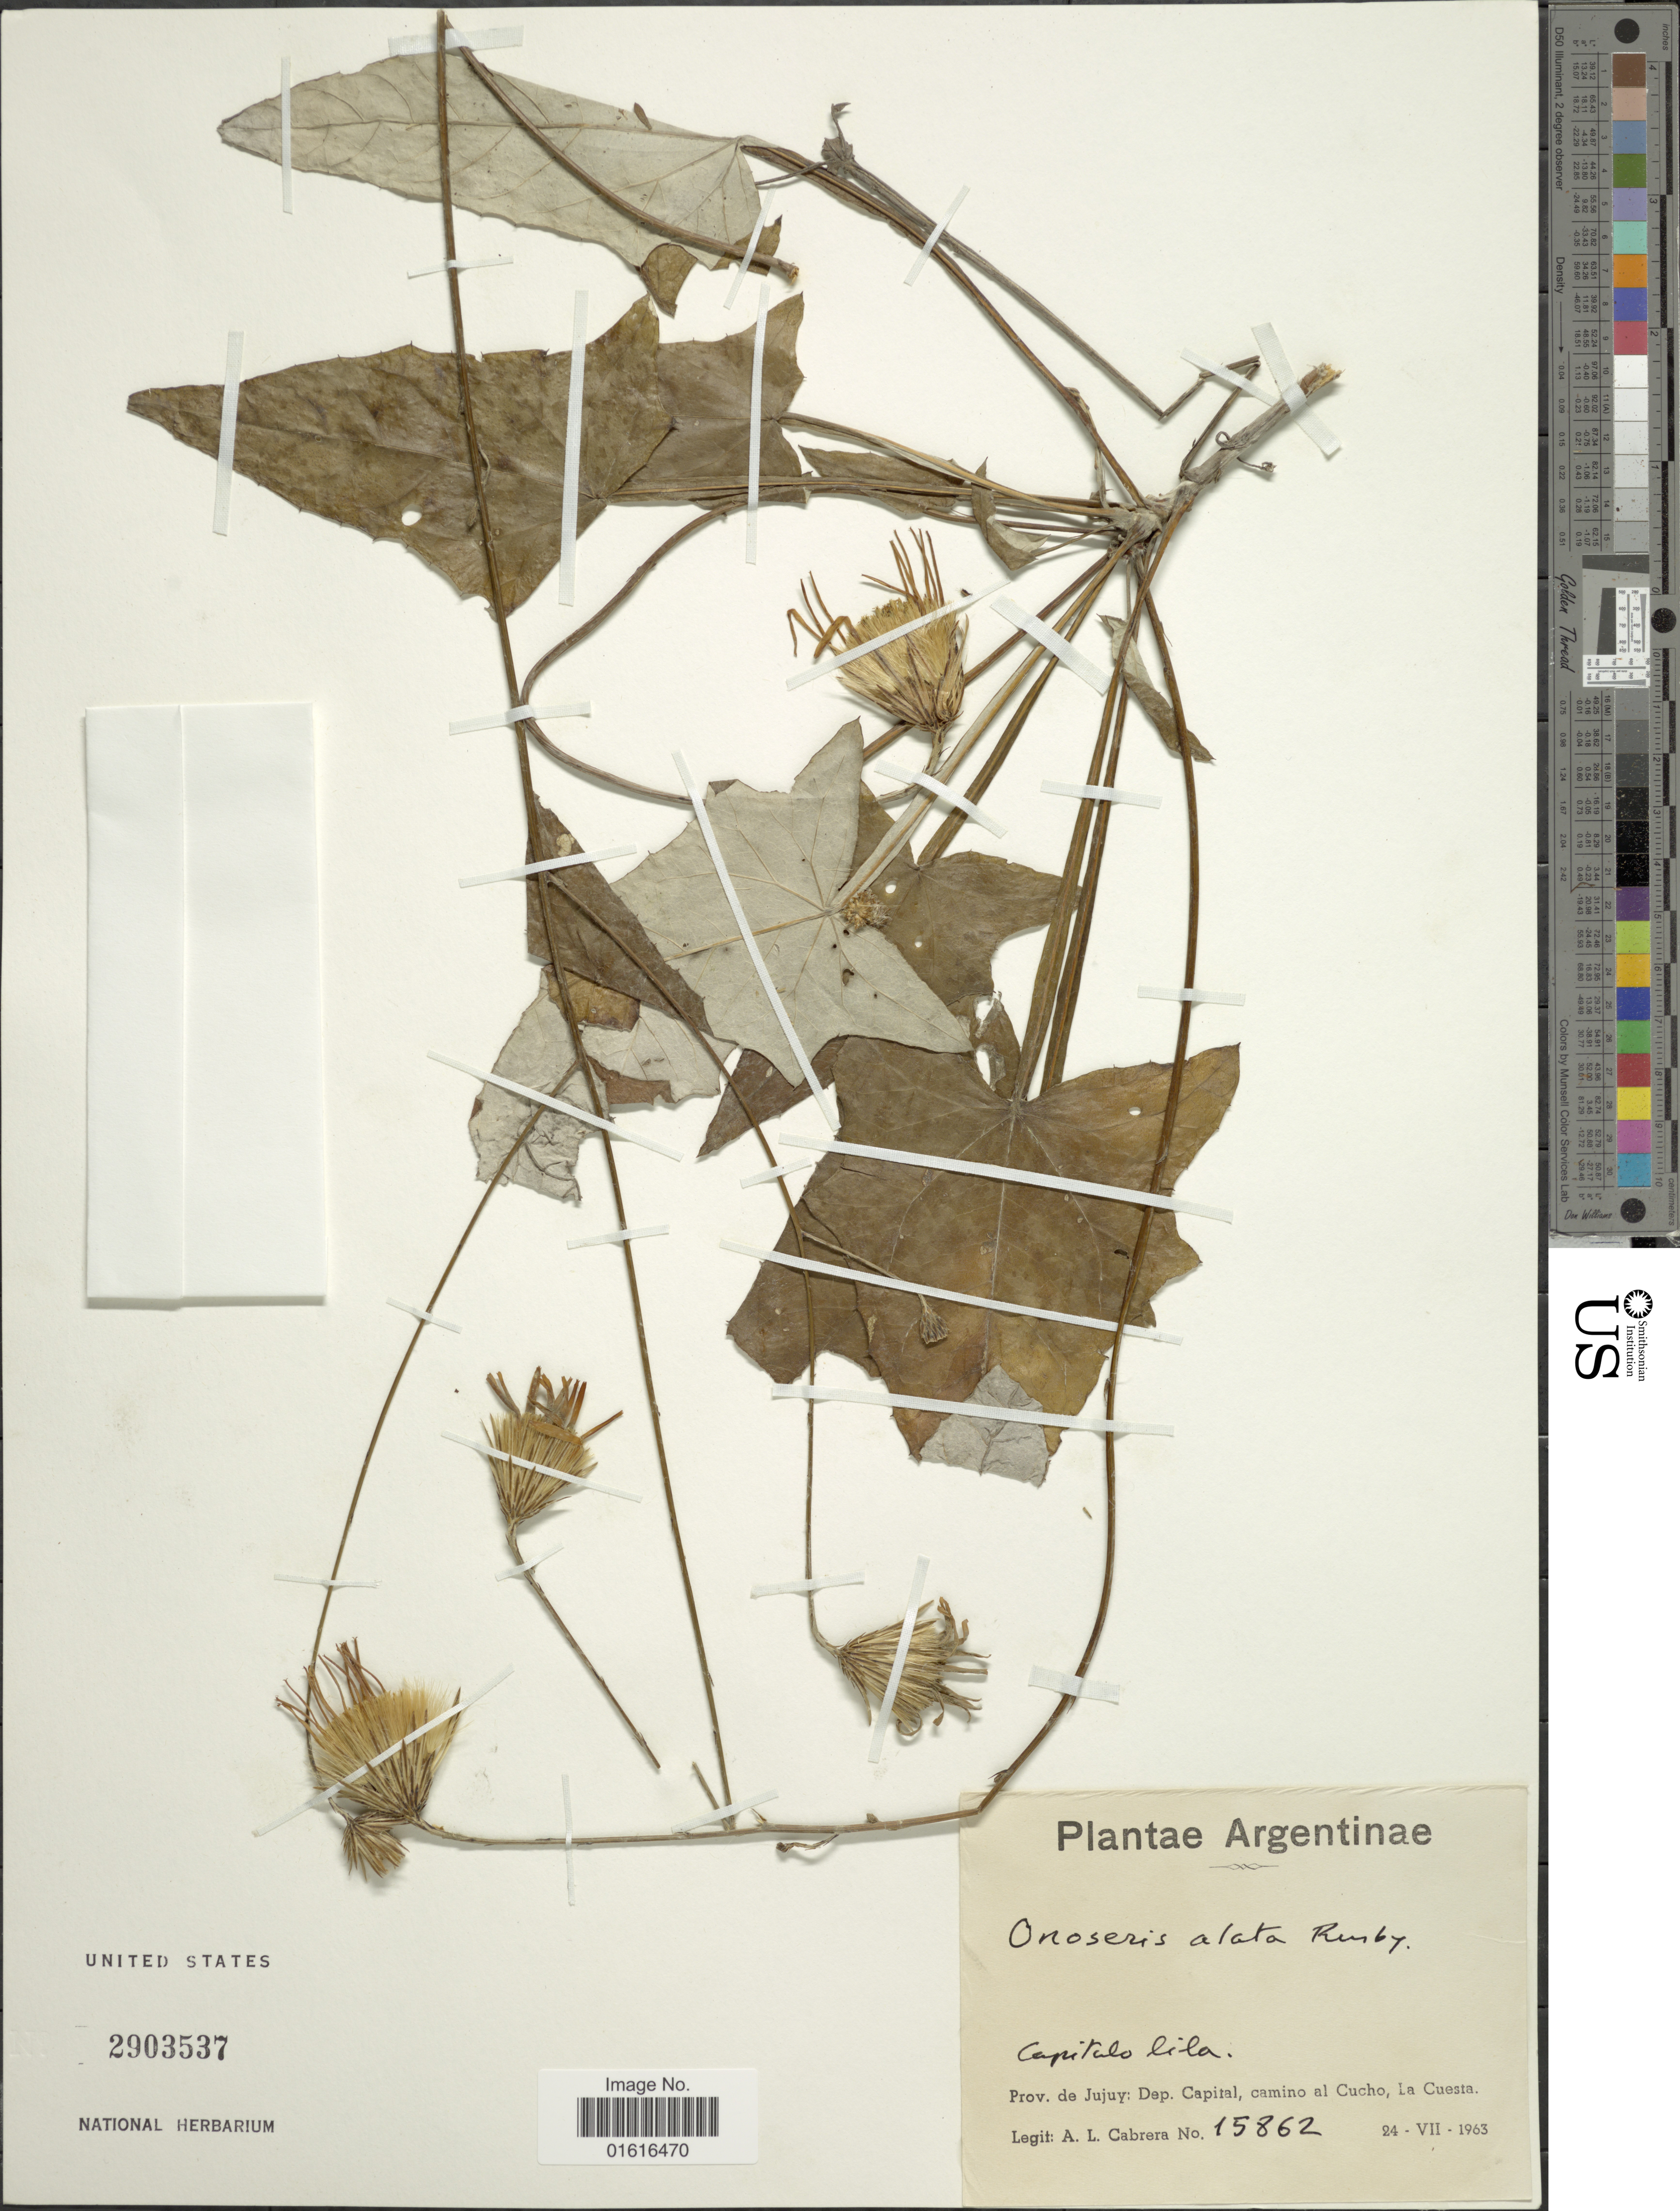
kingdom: Plantae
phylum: Tracheophyta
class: Magnoliopsida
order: Asterales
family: Asteraceae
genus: Onoseris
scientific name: Onoseris alata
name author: Rusby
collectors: A. L. Cabrera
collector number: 15862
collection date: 1963-07-24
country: Argentina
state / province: Jujuy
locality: Dep. Capital, Camino al Cucho, La Cuesta, Capitalo lila [interpreted]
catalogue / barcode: US 2903537